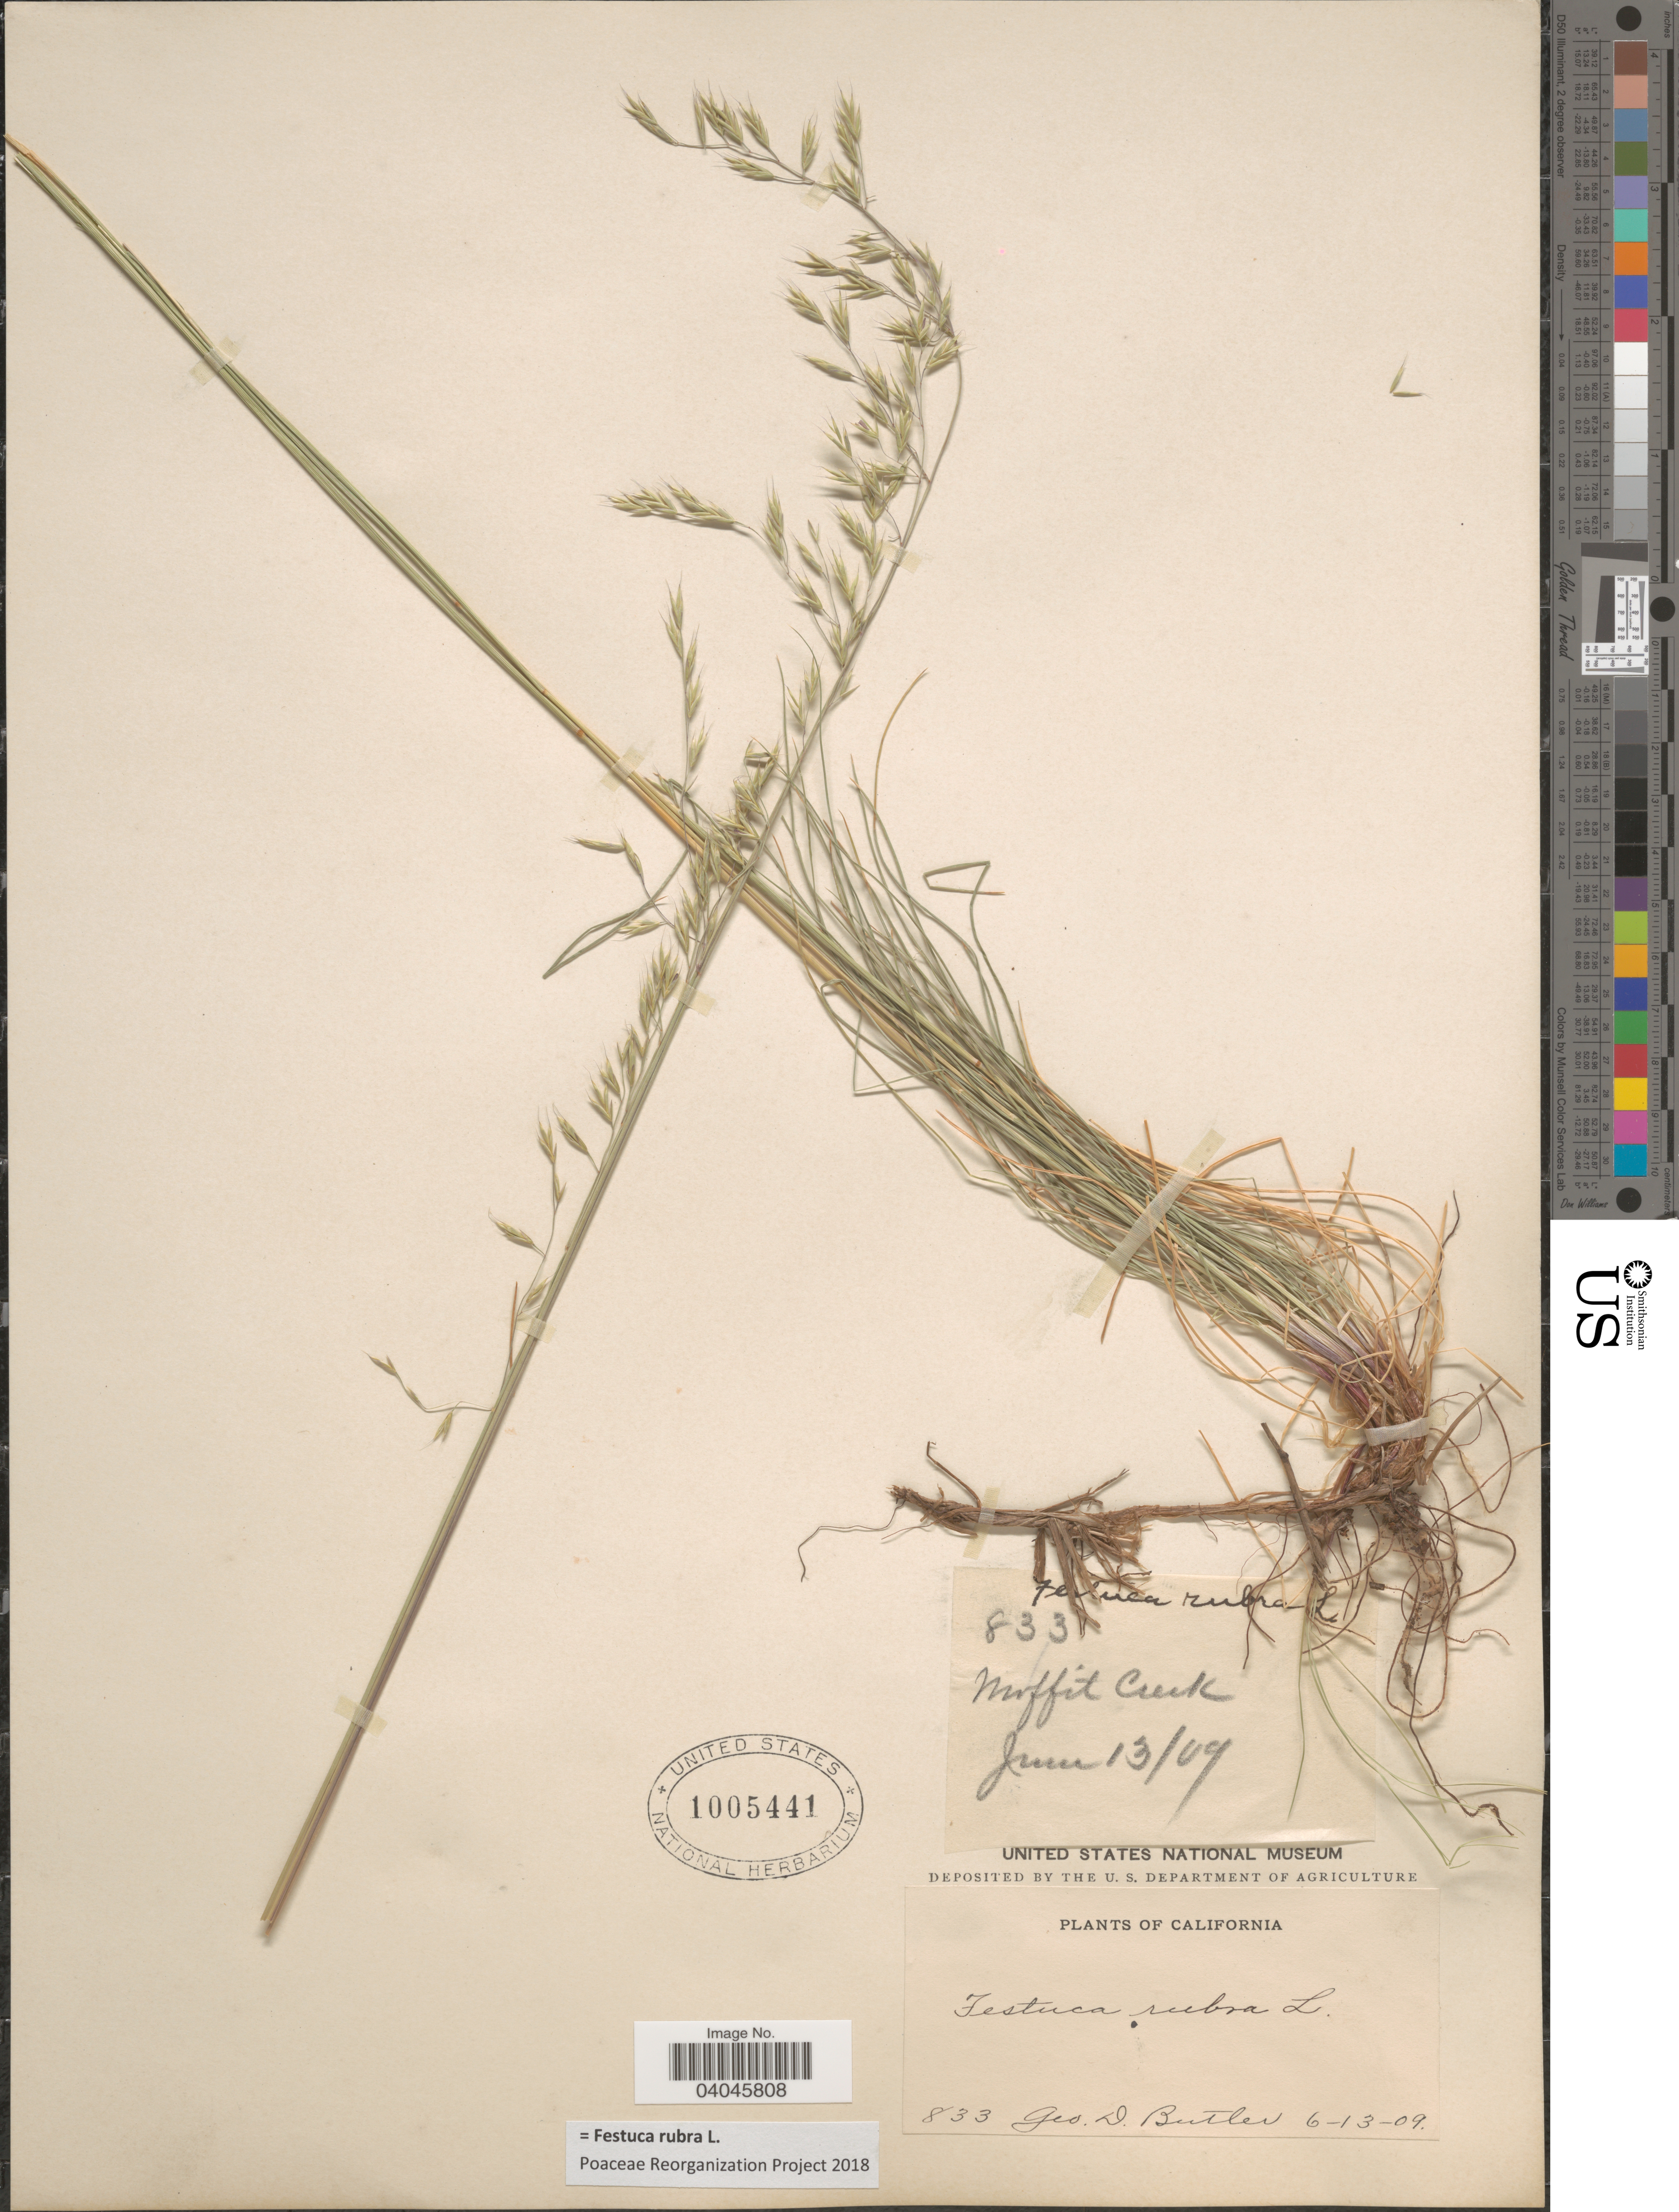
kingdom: Plantae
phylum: Tracheophyta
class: Liliopsida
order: Poales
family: Poaceae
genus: Festuca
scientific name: Festuca rubra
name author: L.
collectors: G. D. Butler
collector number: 833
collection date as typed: Transcribed d/m/y: 13/6/9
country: United States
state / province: California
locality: Moffit Creek.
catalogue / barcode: US 1005441